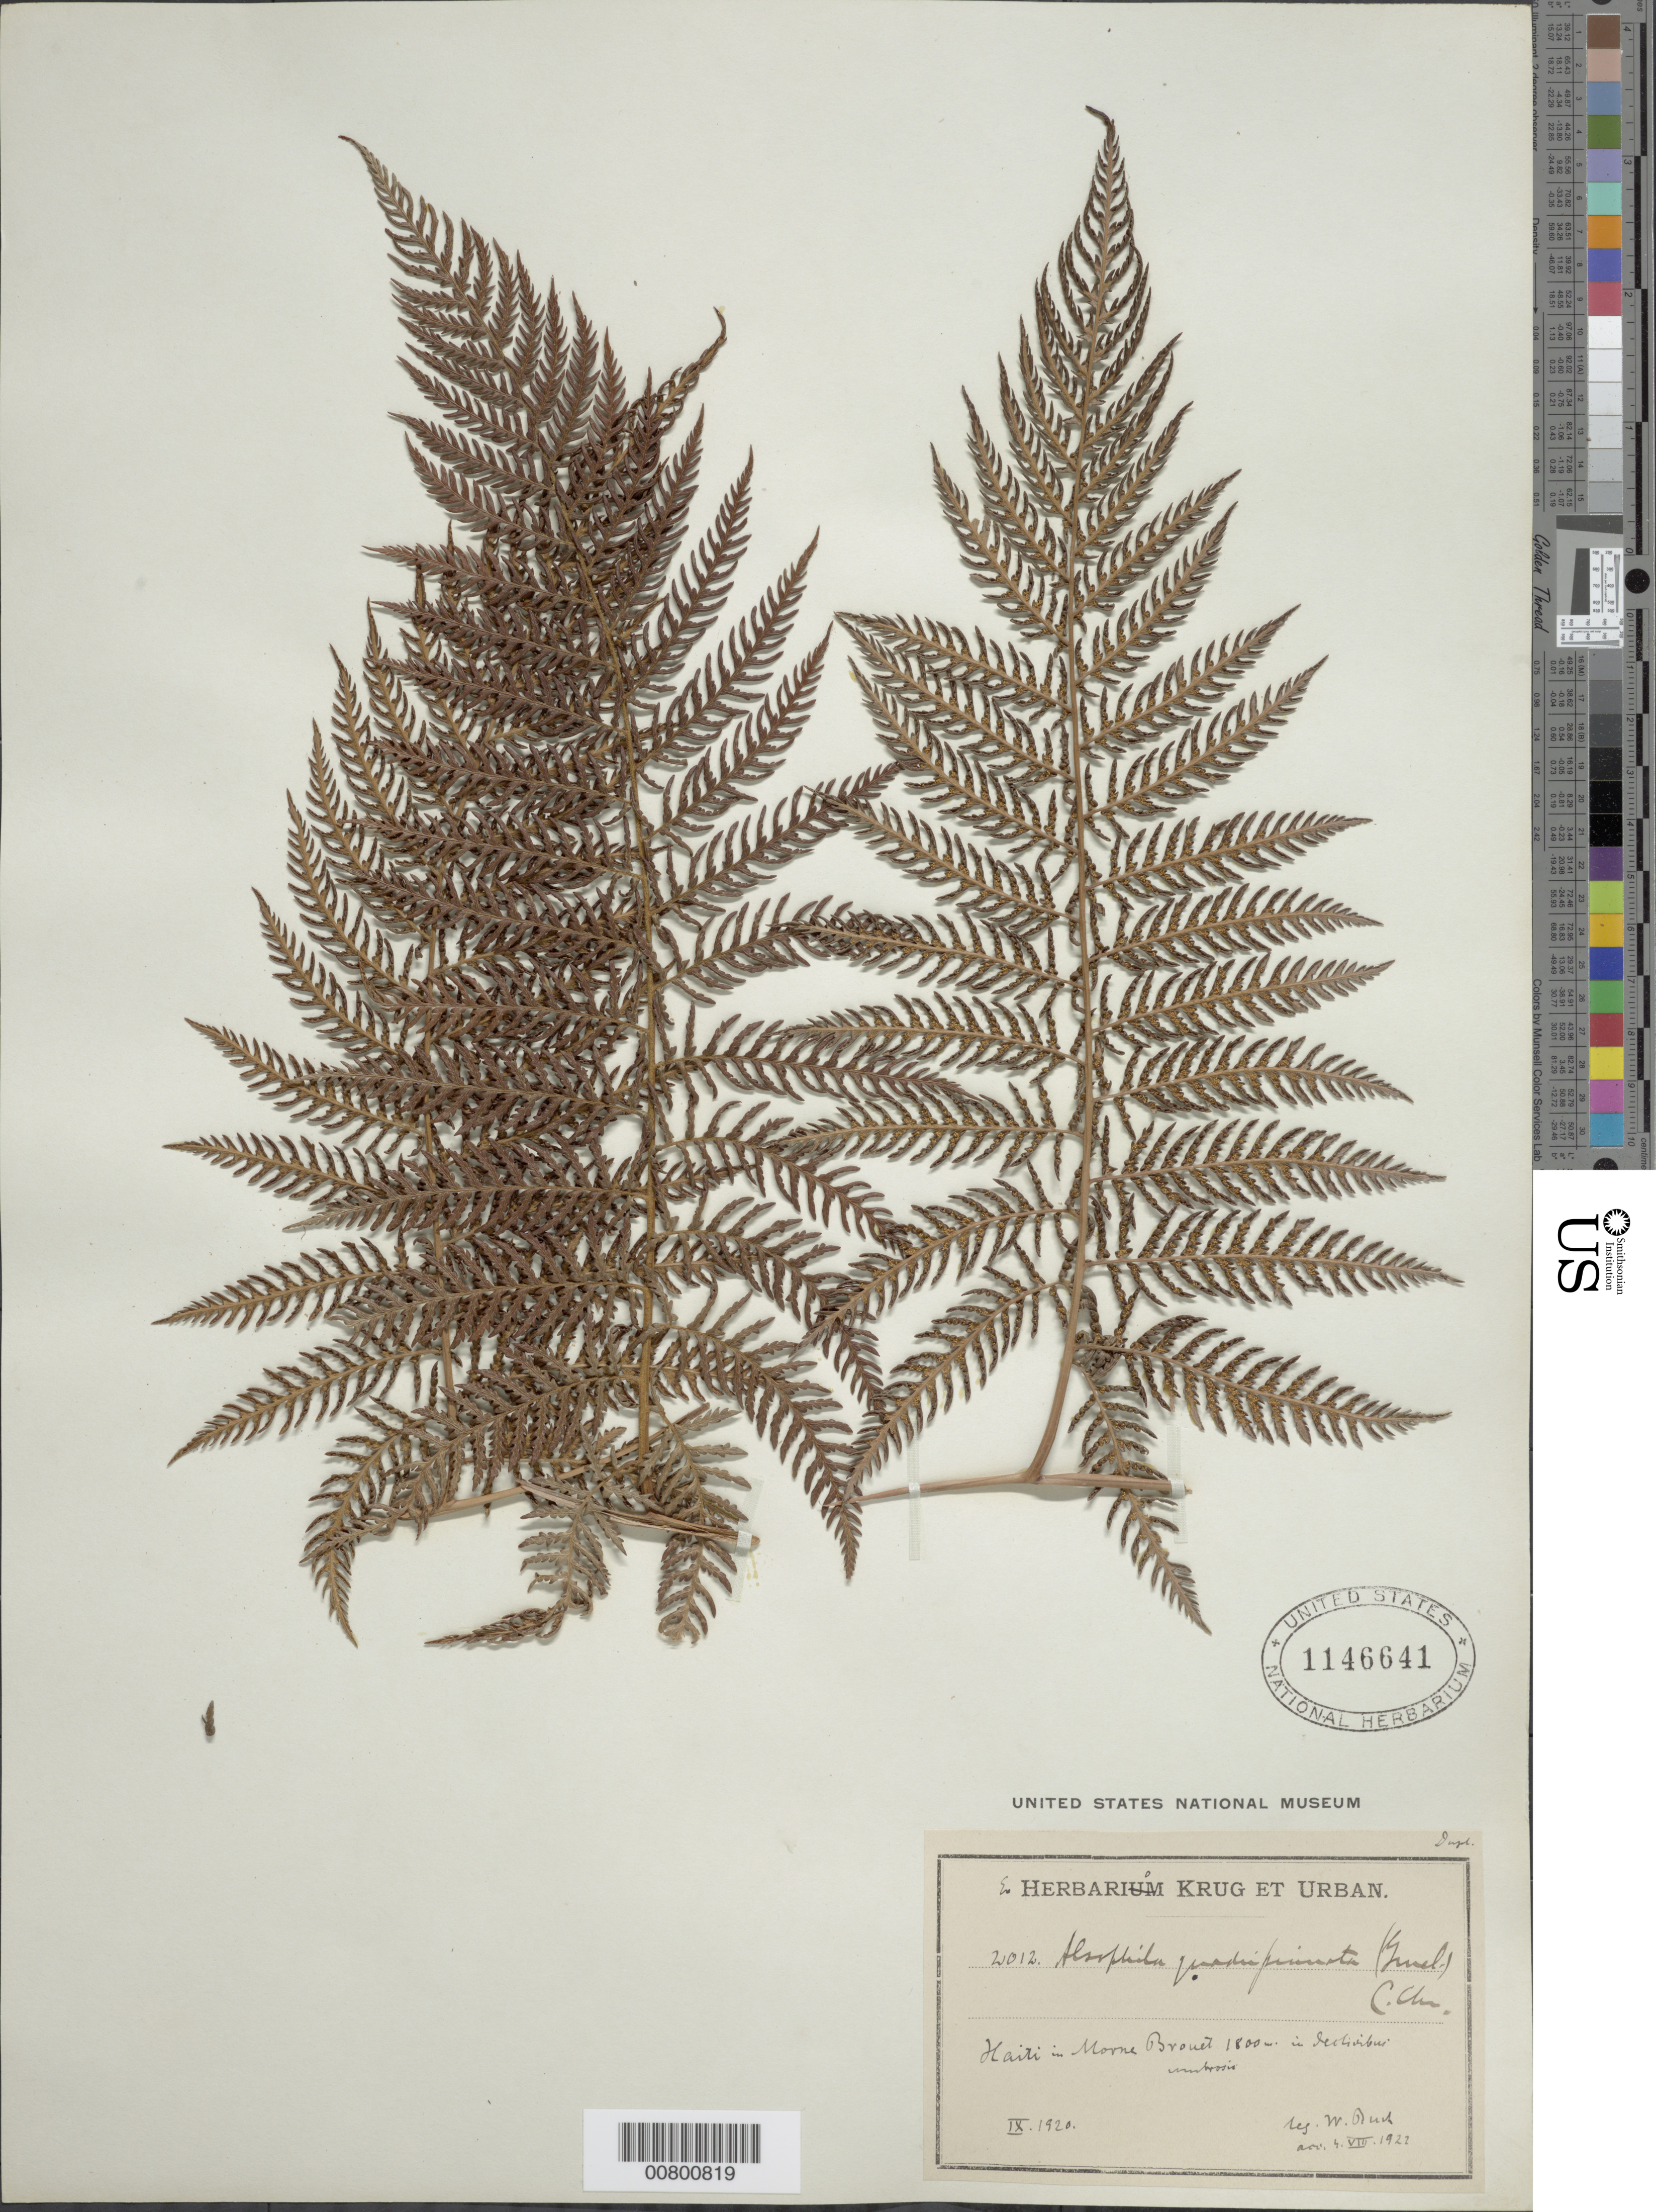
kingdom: Plantae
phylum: Tracheophyta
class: Polypodiopsida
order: Cyatheales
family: Dicksoniaceae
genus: Lophosoria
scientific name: Lophosoria quadripinnata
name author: (J.F. Gmel.) C. Chr.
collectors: W. Buch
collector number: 2012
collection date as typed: Sep 1919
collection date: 1919-09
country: Haiti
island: Hispaniola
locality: Morne Brouet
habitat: In declivibus umbrosis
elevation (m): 1800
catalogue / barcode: US 1146641